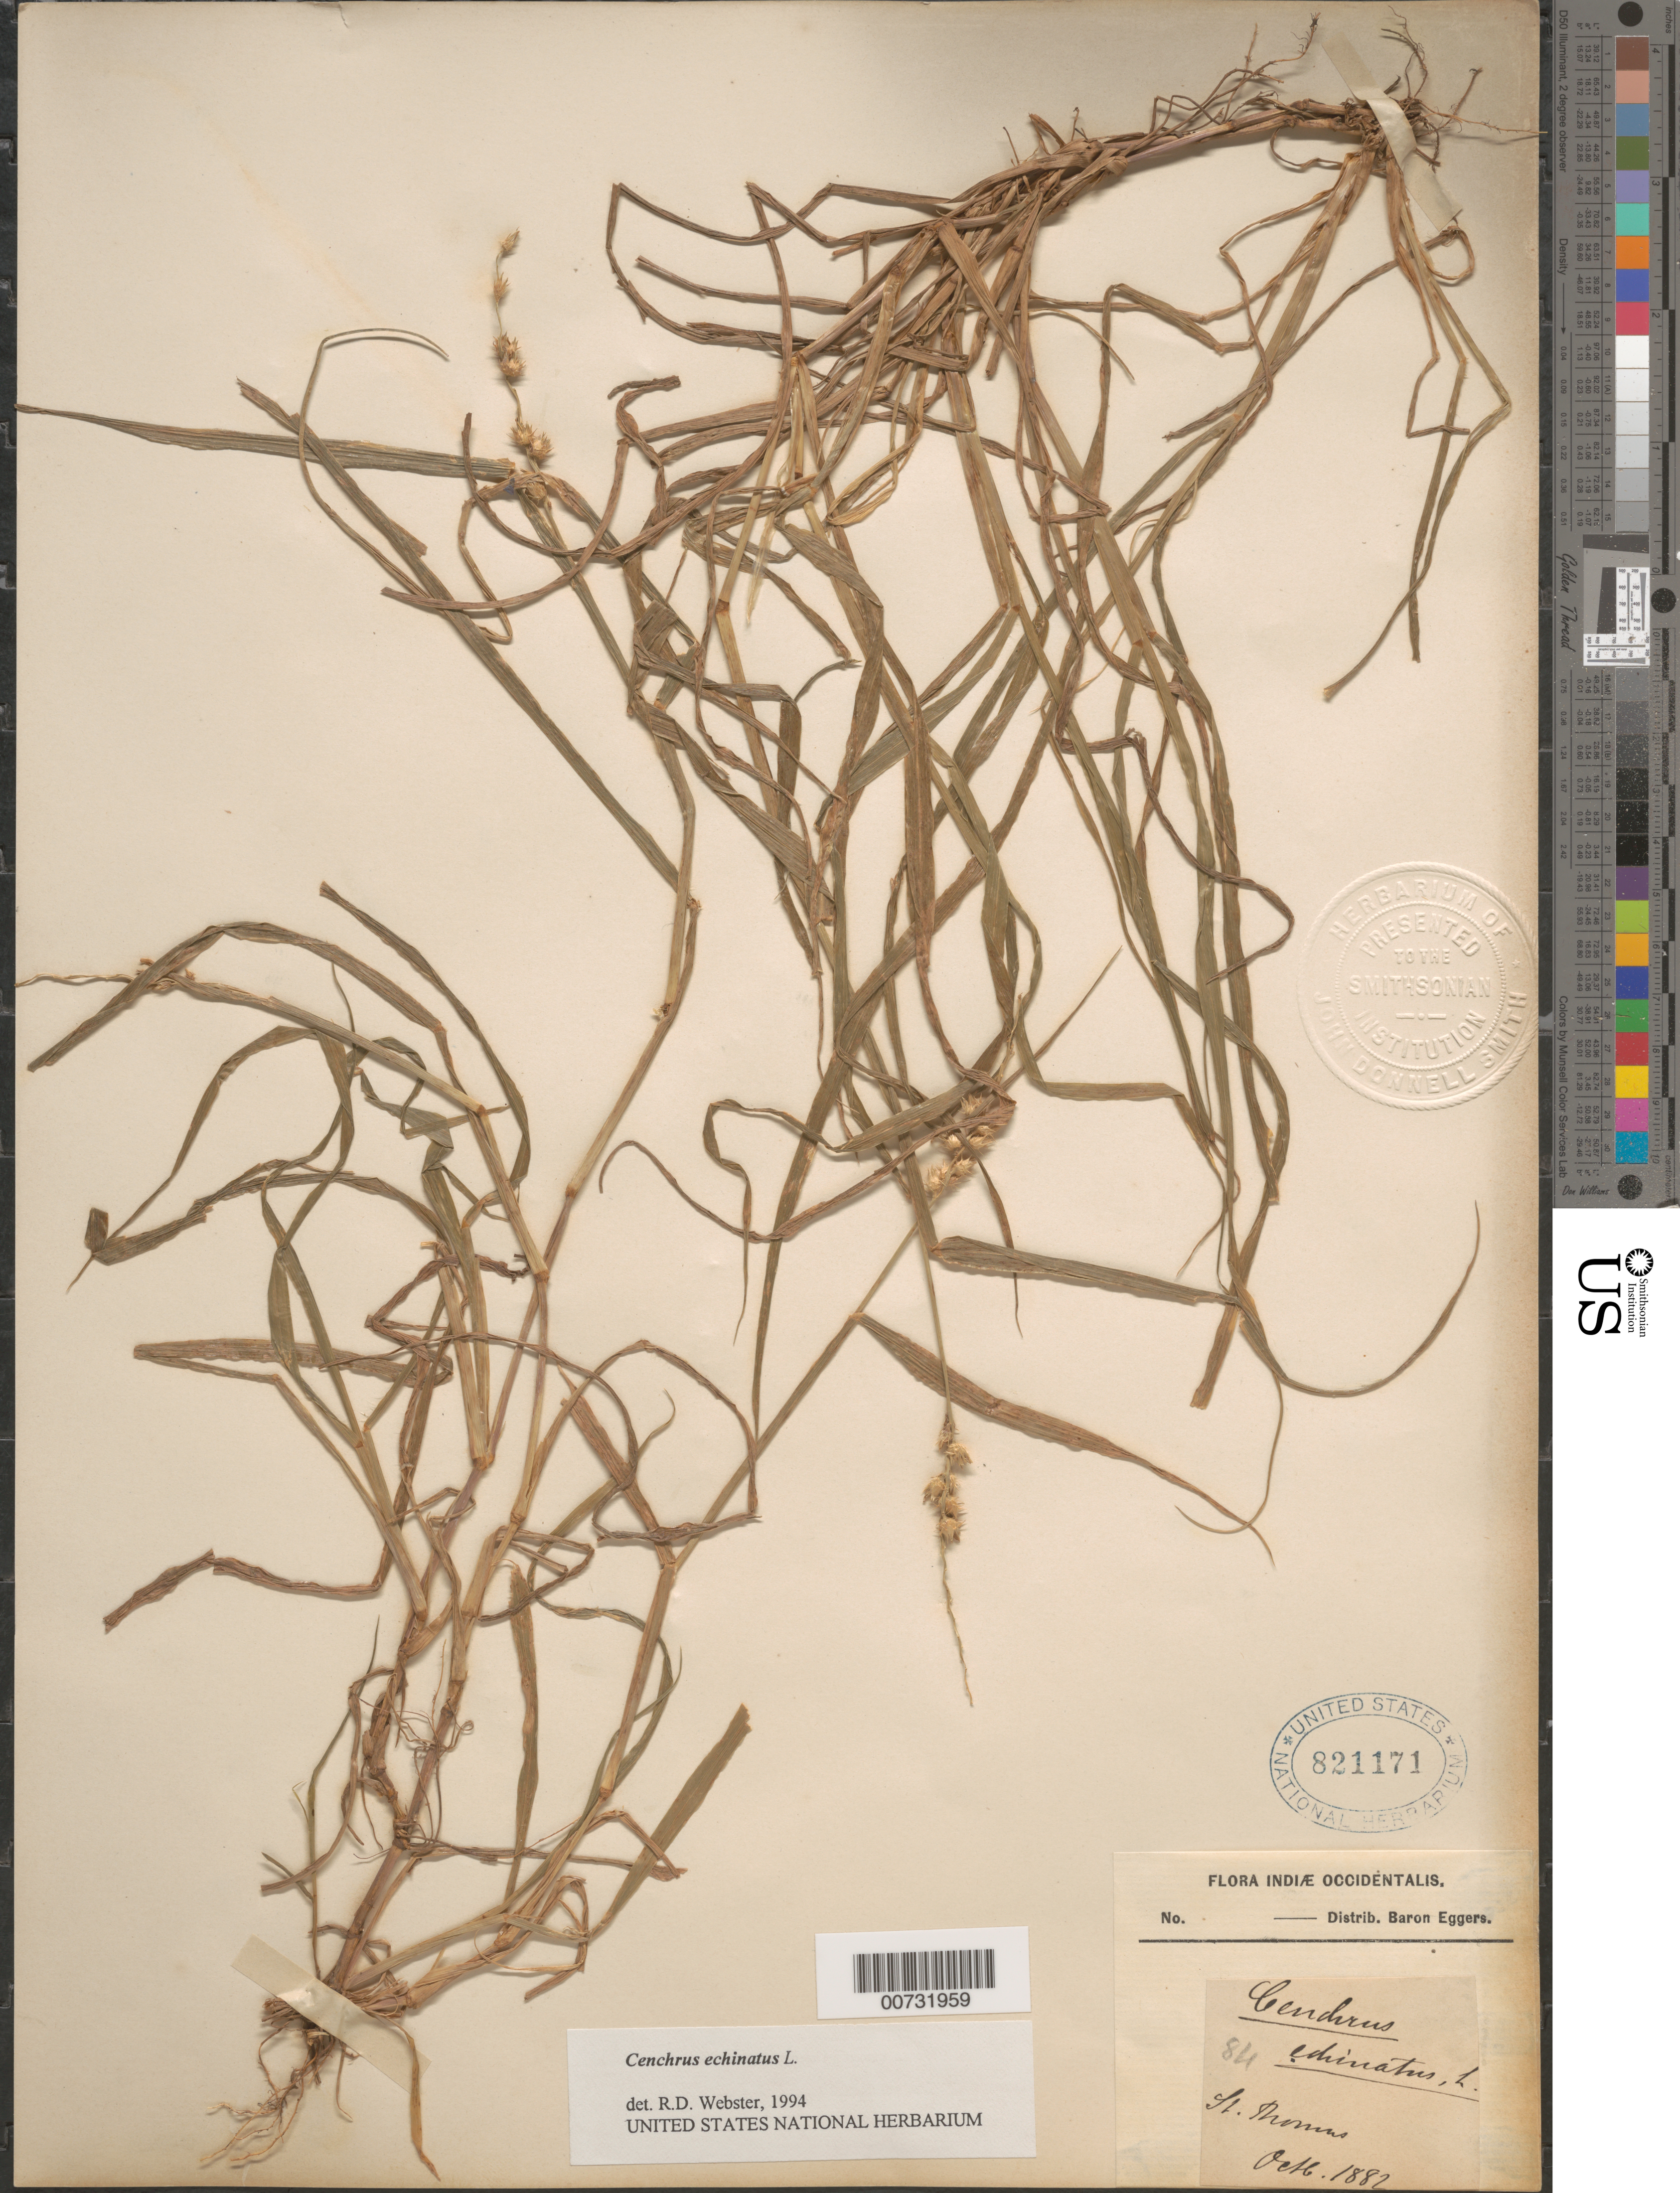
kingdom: Plantae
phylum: Tracheophyta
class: Liliopsida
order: Poales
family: Poaceae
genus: Cenchrus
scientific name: Cenchrus echinatus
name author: L.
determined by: Webster, Robert D.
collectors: H. F. A. von Eggers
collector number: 84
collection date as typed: Oct 1882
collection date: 1882-10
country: U.S. Virgin Islands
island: St. Thomas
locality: St. Thomas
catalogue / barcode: US 821171